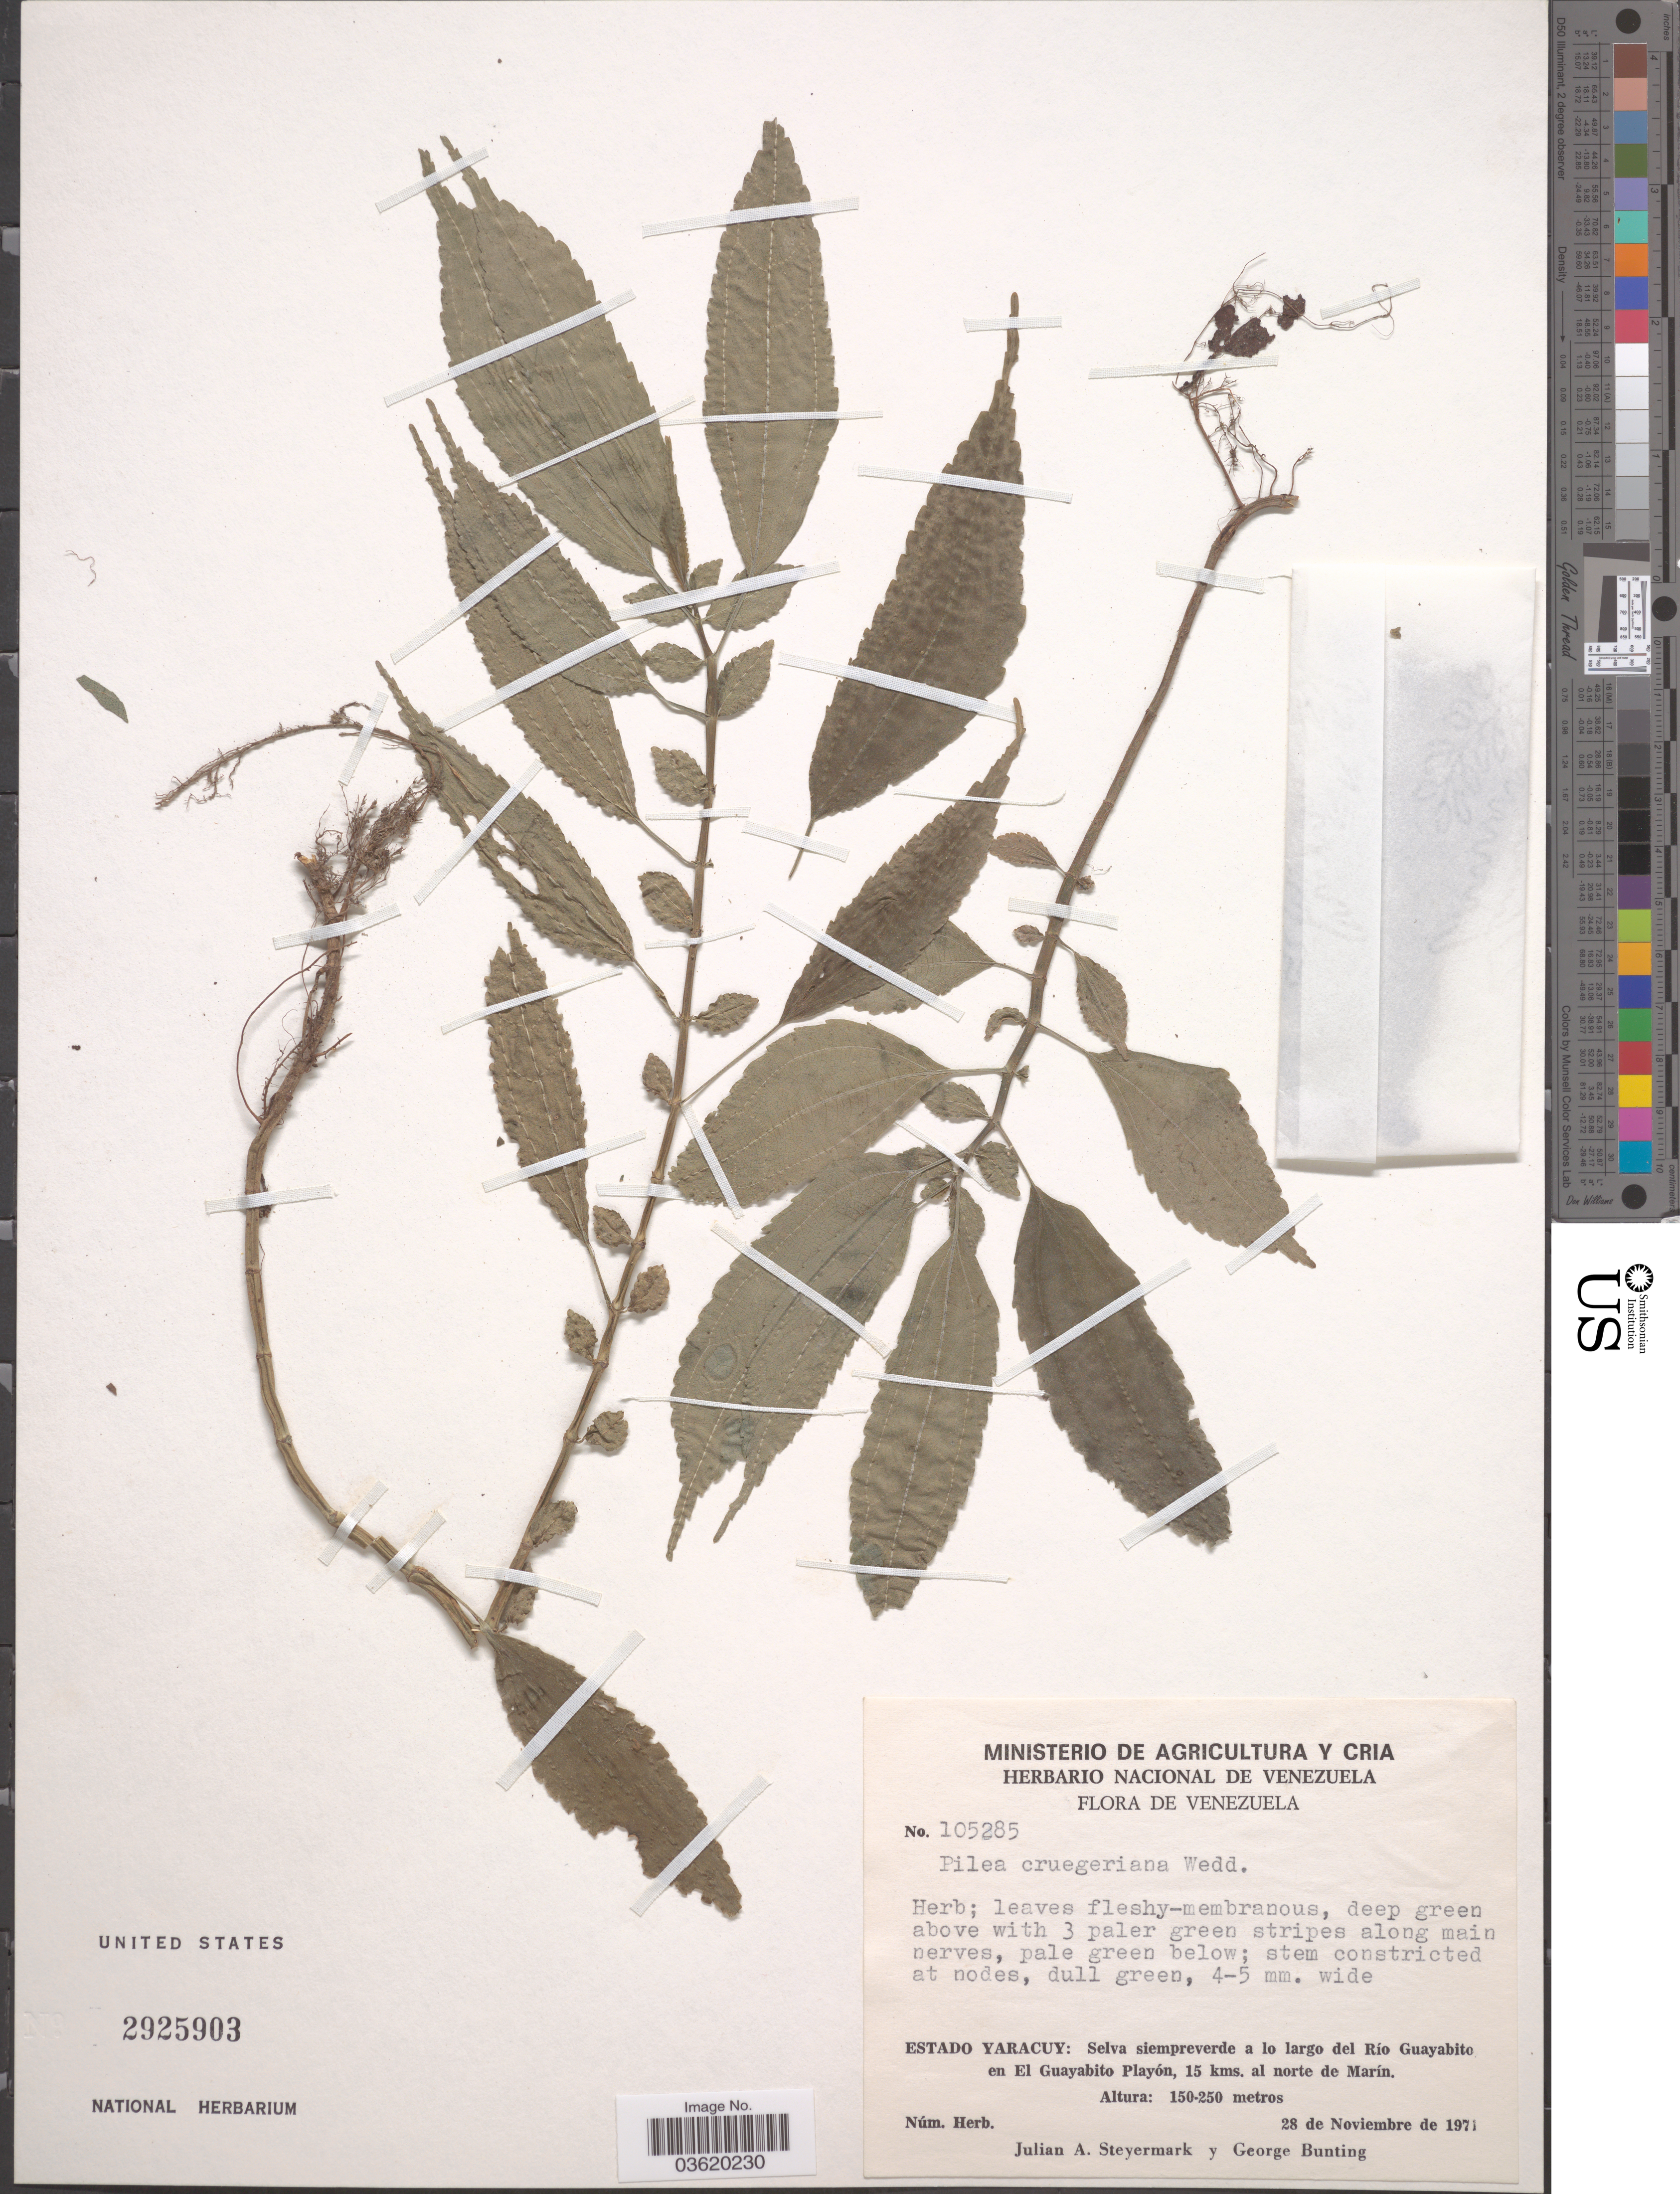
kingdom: Plantae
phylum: Tracheophyta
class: Magnoliopsida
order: Rosales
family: Urticaceae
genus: Pilea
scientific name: Pilea cruegeriana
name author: Wedd.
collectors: J. Steyermark & G. S. Bunting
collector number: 105285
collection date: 1971-11-28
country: Venezuela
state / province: Yaracuy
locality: Selva siempreverde a lo largo del Río Guayabito en El Guayabito Playón, 15 kms. al norte de Marín.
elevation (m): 150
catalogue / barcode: US 2925903